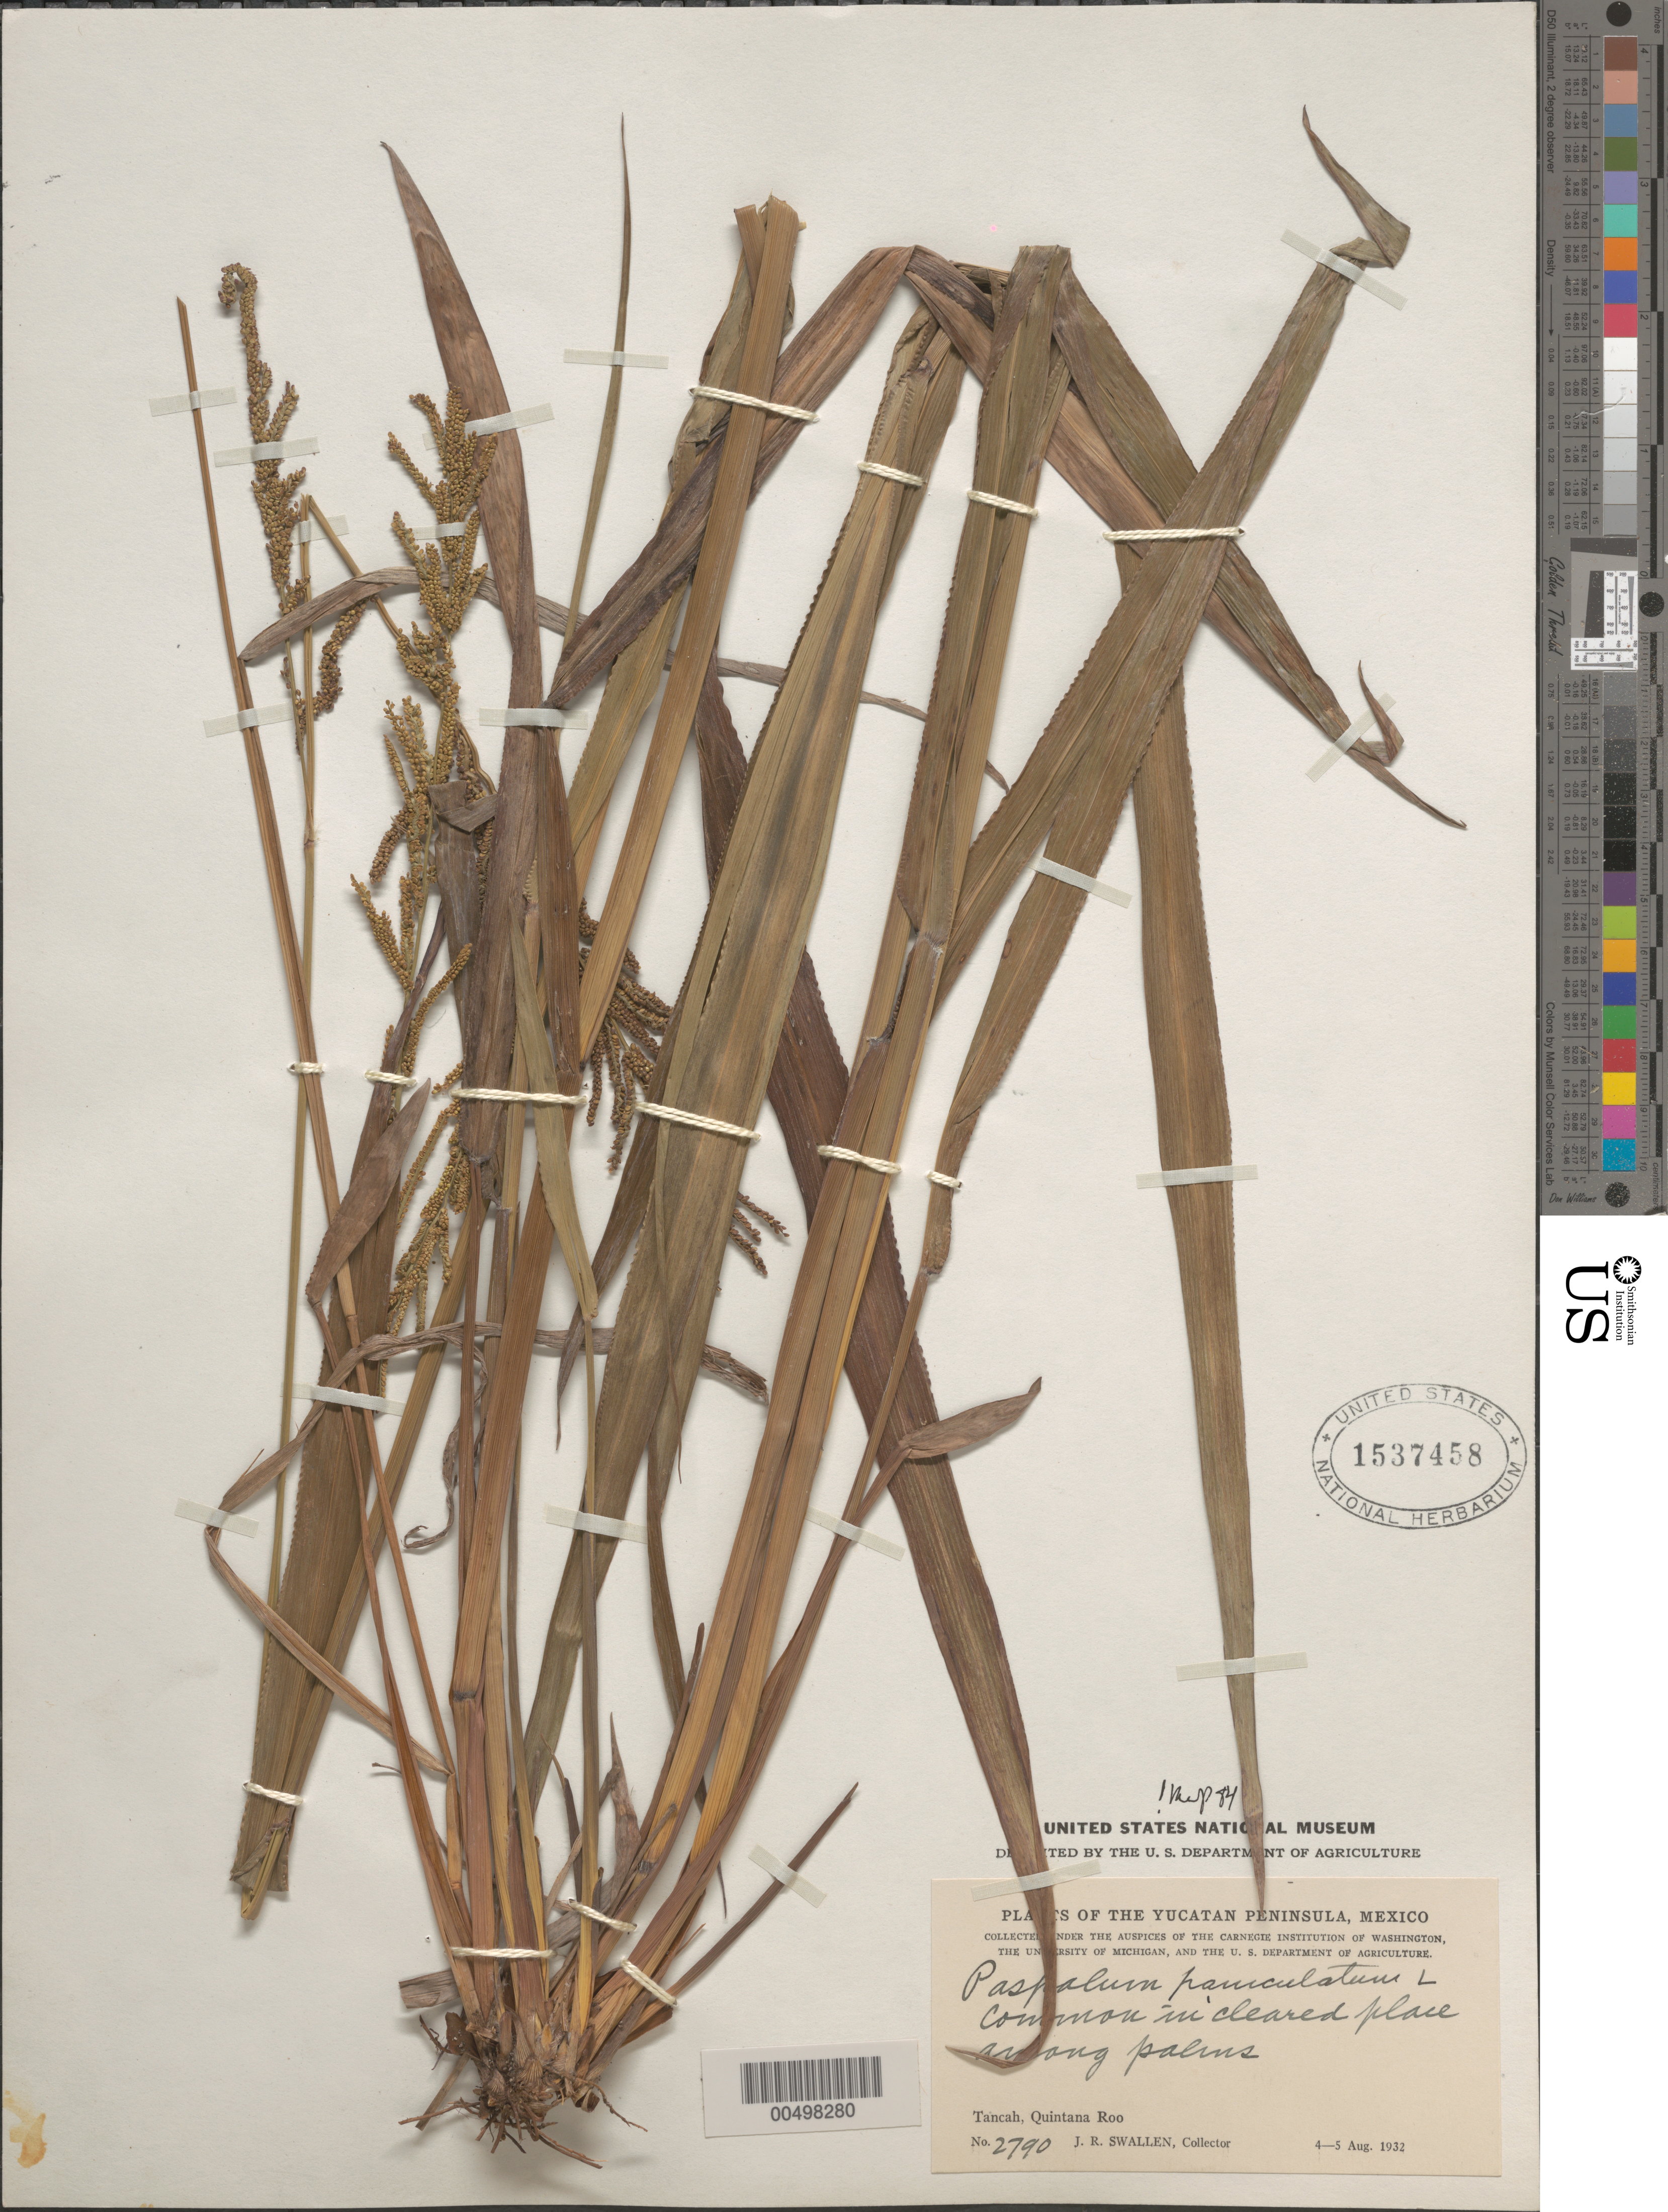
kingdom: Plantae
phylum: Tracheophyta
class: Liliopsida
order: Poales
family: Poaceae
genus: Paspalum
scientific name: Paspalum paniculatum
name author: L.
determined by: Pohl, R. W.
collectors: J. R. Swallen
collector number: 2790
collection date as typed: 4 Aug 1932 to 5 Aug 1932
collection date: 1932-08-04/1932-08-05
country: Mexico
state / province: Quintana Roo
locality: Yucatan Peninsula, Tancah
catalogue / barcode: US 1537458